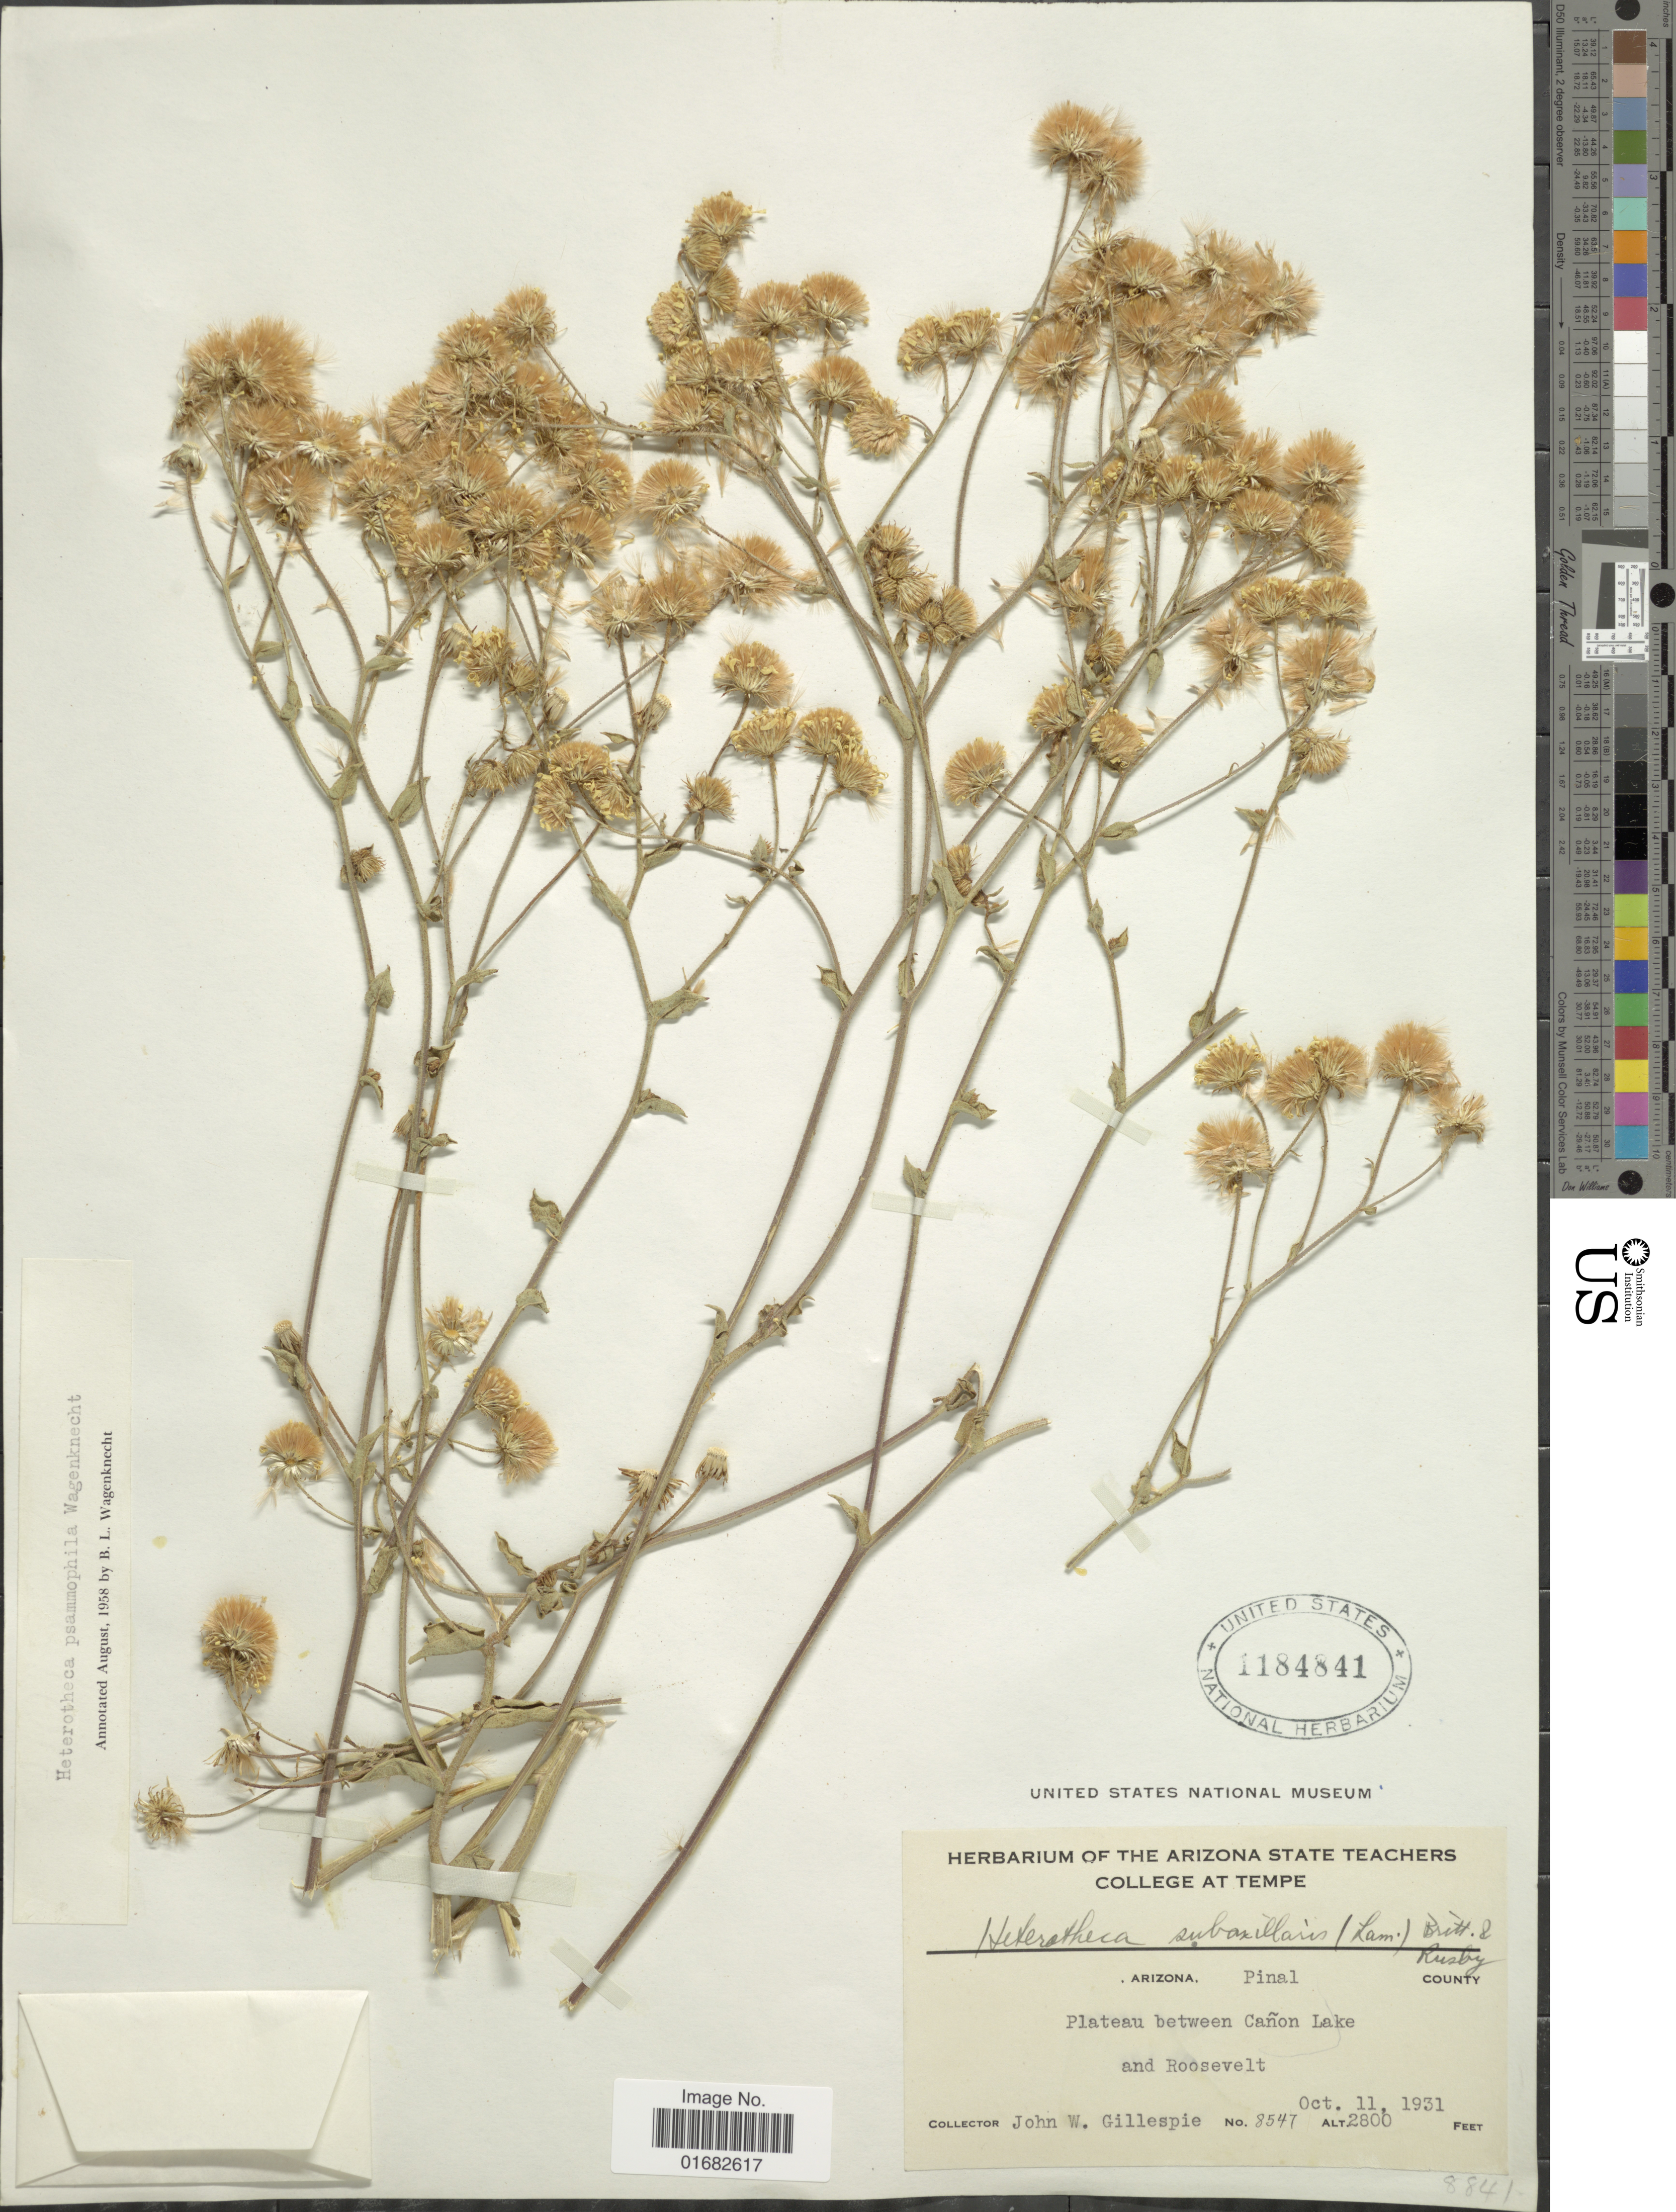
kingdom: Plantae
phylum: Tracheophyta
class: Magnoliopsida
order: Asterales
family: Asteraceae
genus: Heterotheca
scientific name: Heterotheca psammophila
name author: B. Wagenkn.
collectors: J. W. Gillespie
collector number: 8547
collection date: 1931-10-11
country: United States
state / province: Arizona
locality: Pinal County. Plateau between Cañon Lake and Roosevelt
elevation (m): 853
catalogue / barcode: US 1184841